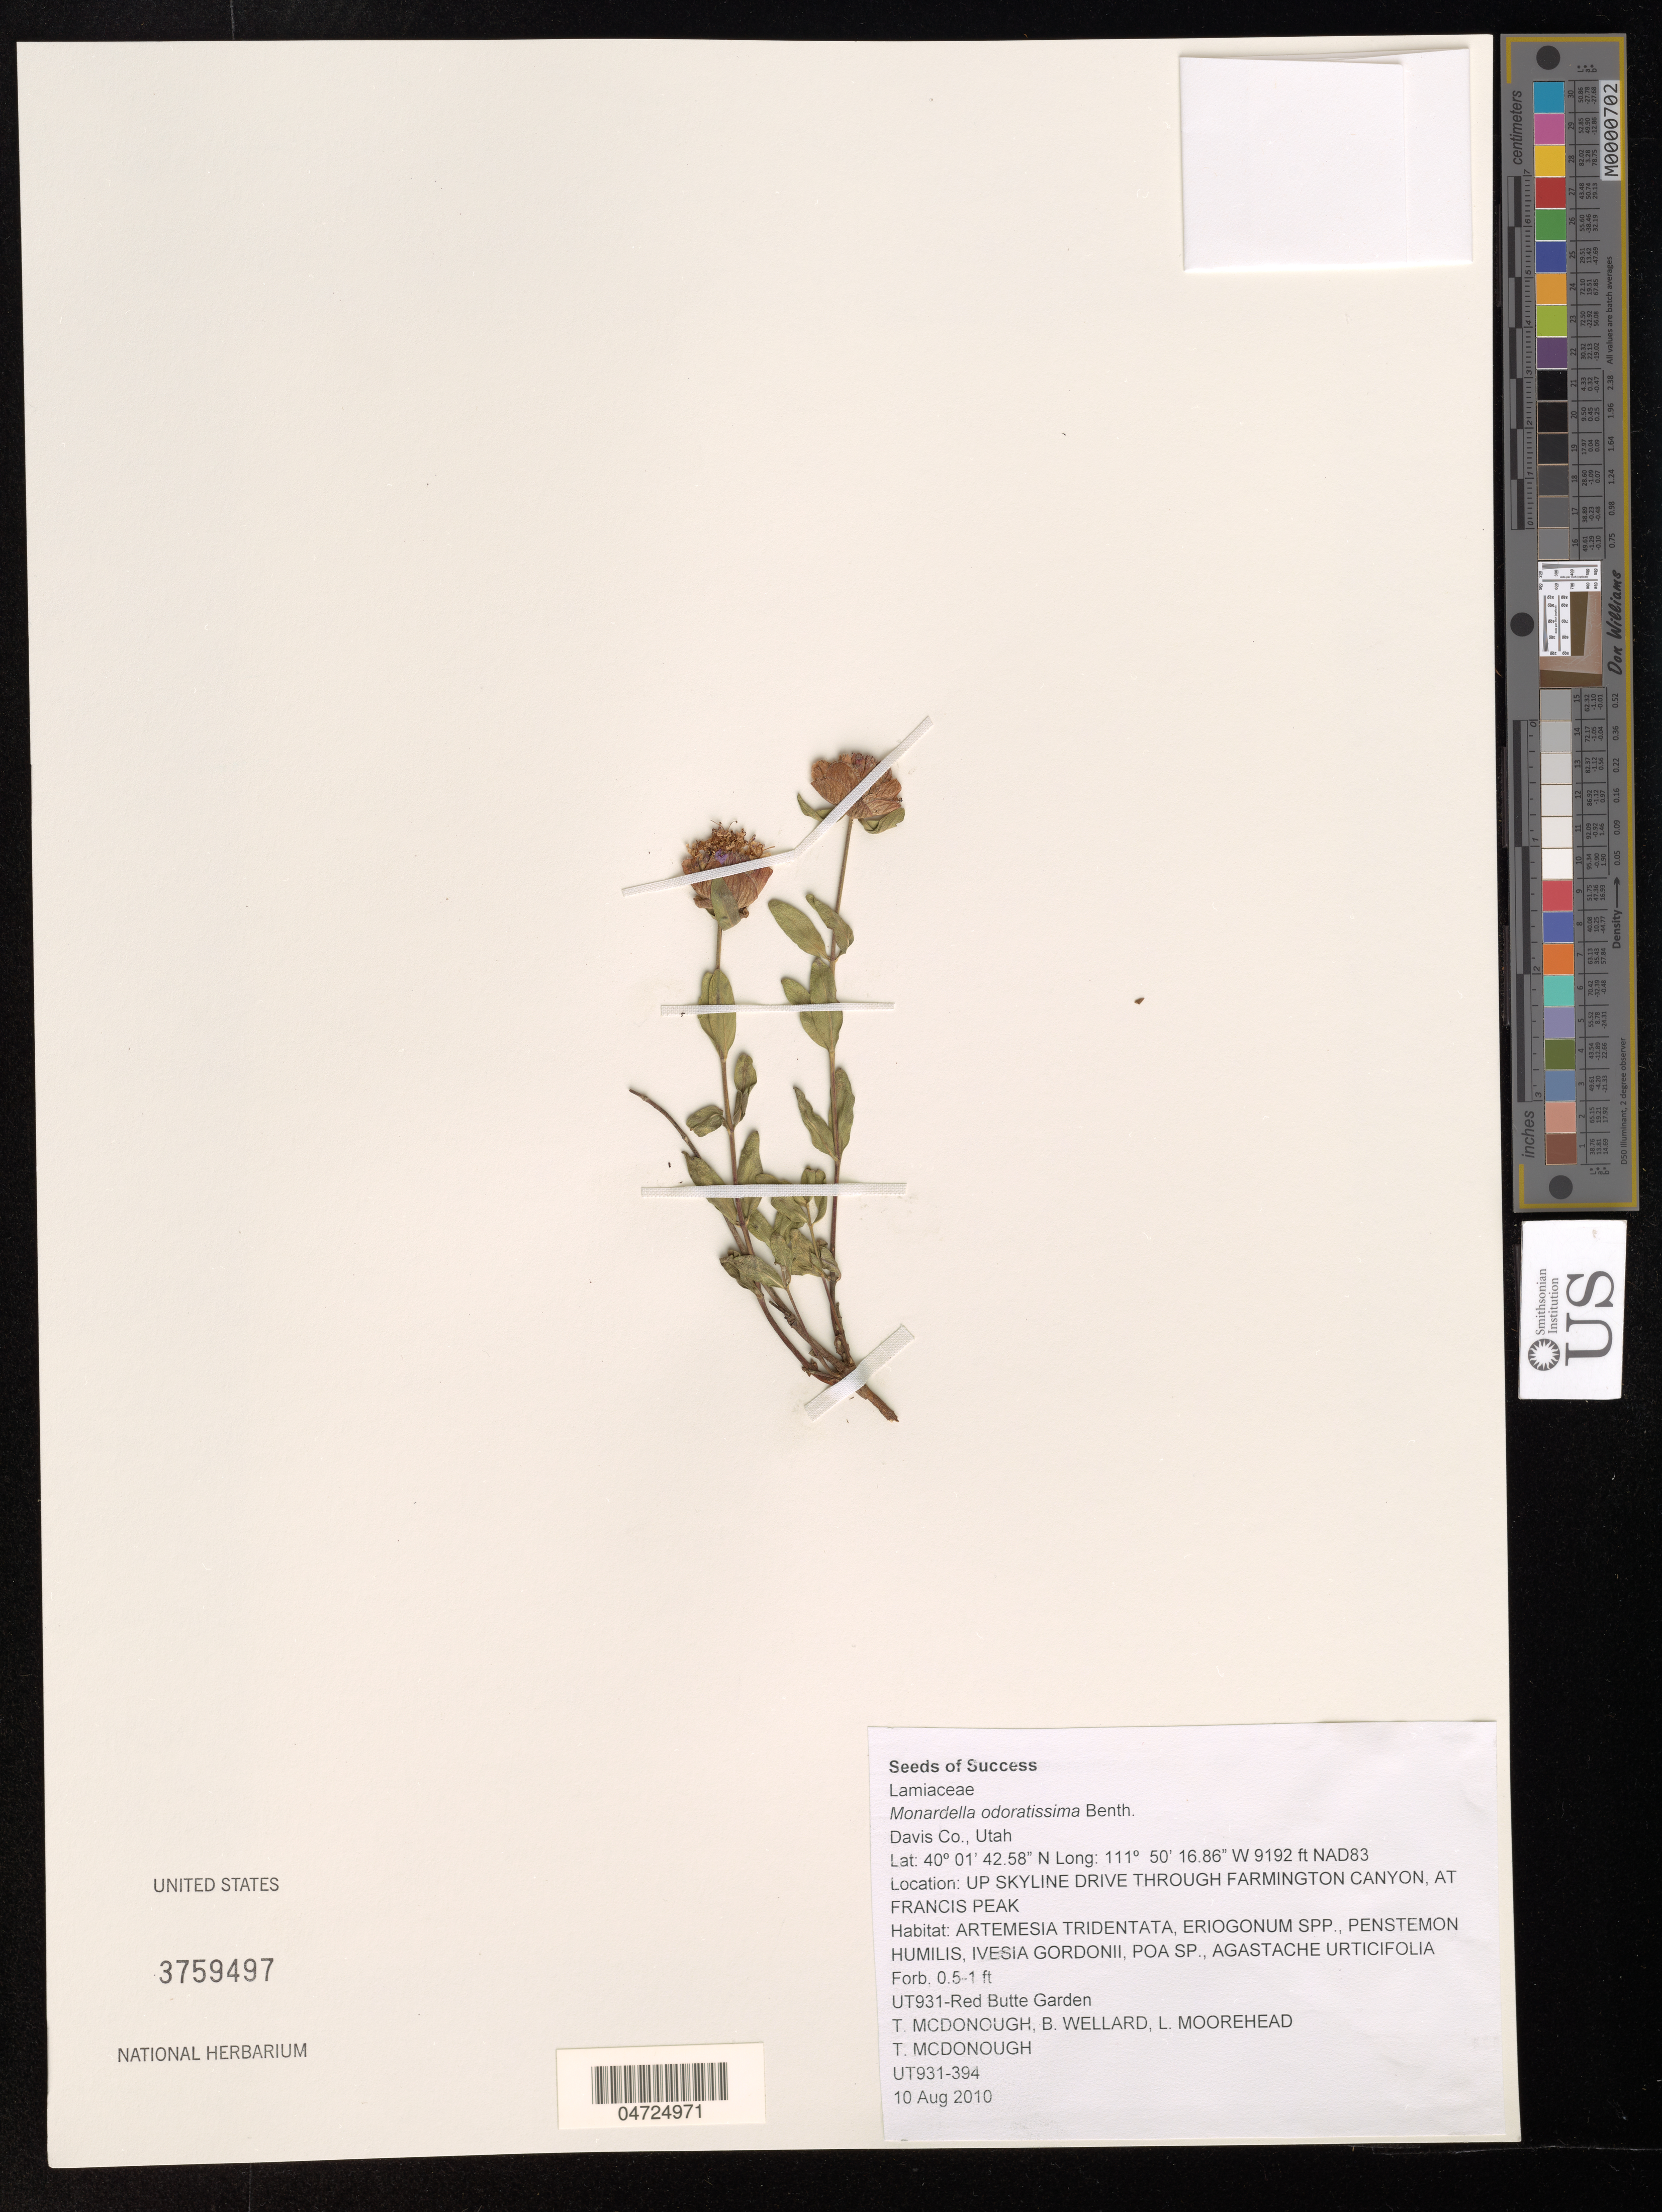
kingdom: Plantae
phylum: Tracheophyta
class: Magnoliopsida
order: Lamiales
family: Lamiaceae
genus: Monardella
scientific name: Monardella odoratissima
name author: Benth.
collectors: T. McDonough, B. Wellard & L. Moorehead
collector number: UT931-394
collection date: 2010-08-10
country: United States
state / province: Utah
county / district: Davis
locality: Davis Co. Up Skyline drive through Farmington on Canyon, at Francis Peak. UT931-Red Butte Garden. NAD83.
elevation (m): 2802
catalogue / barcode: US 3759497